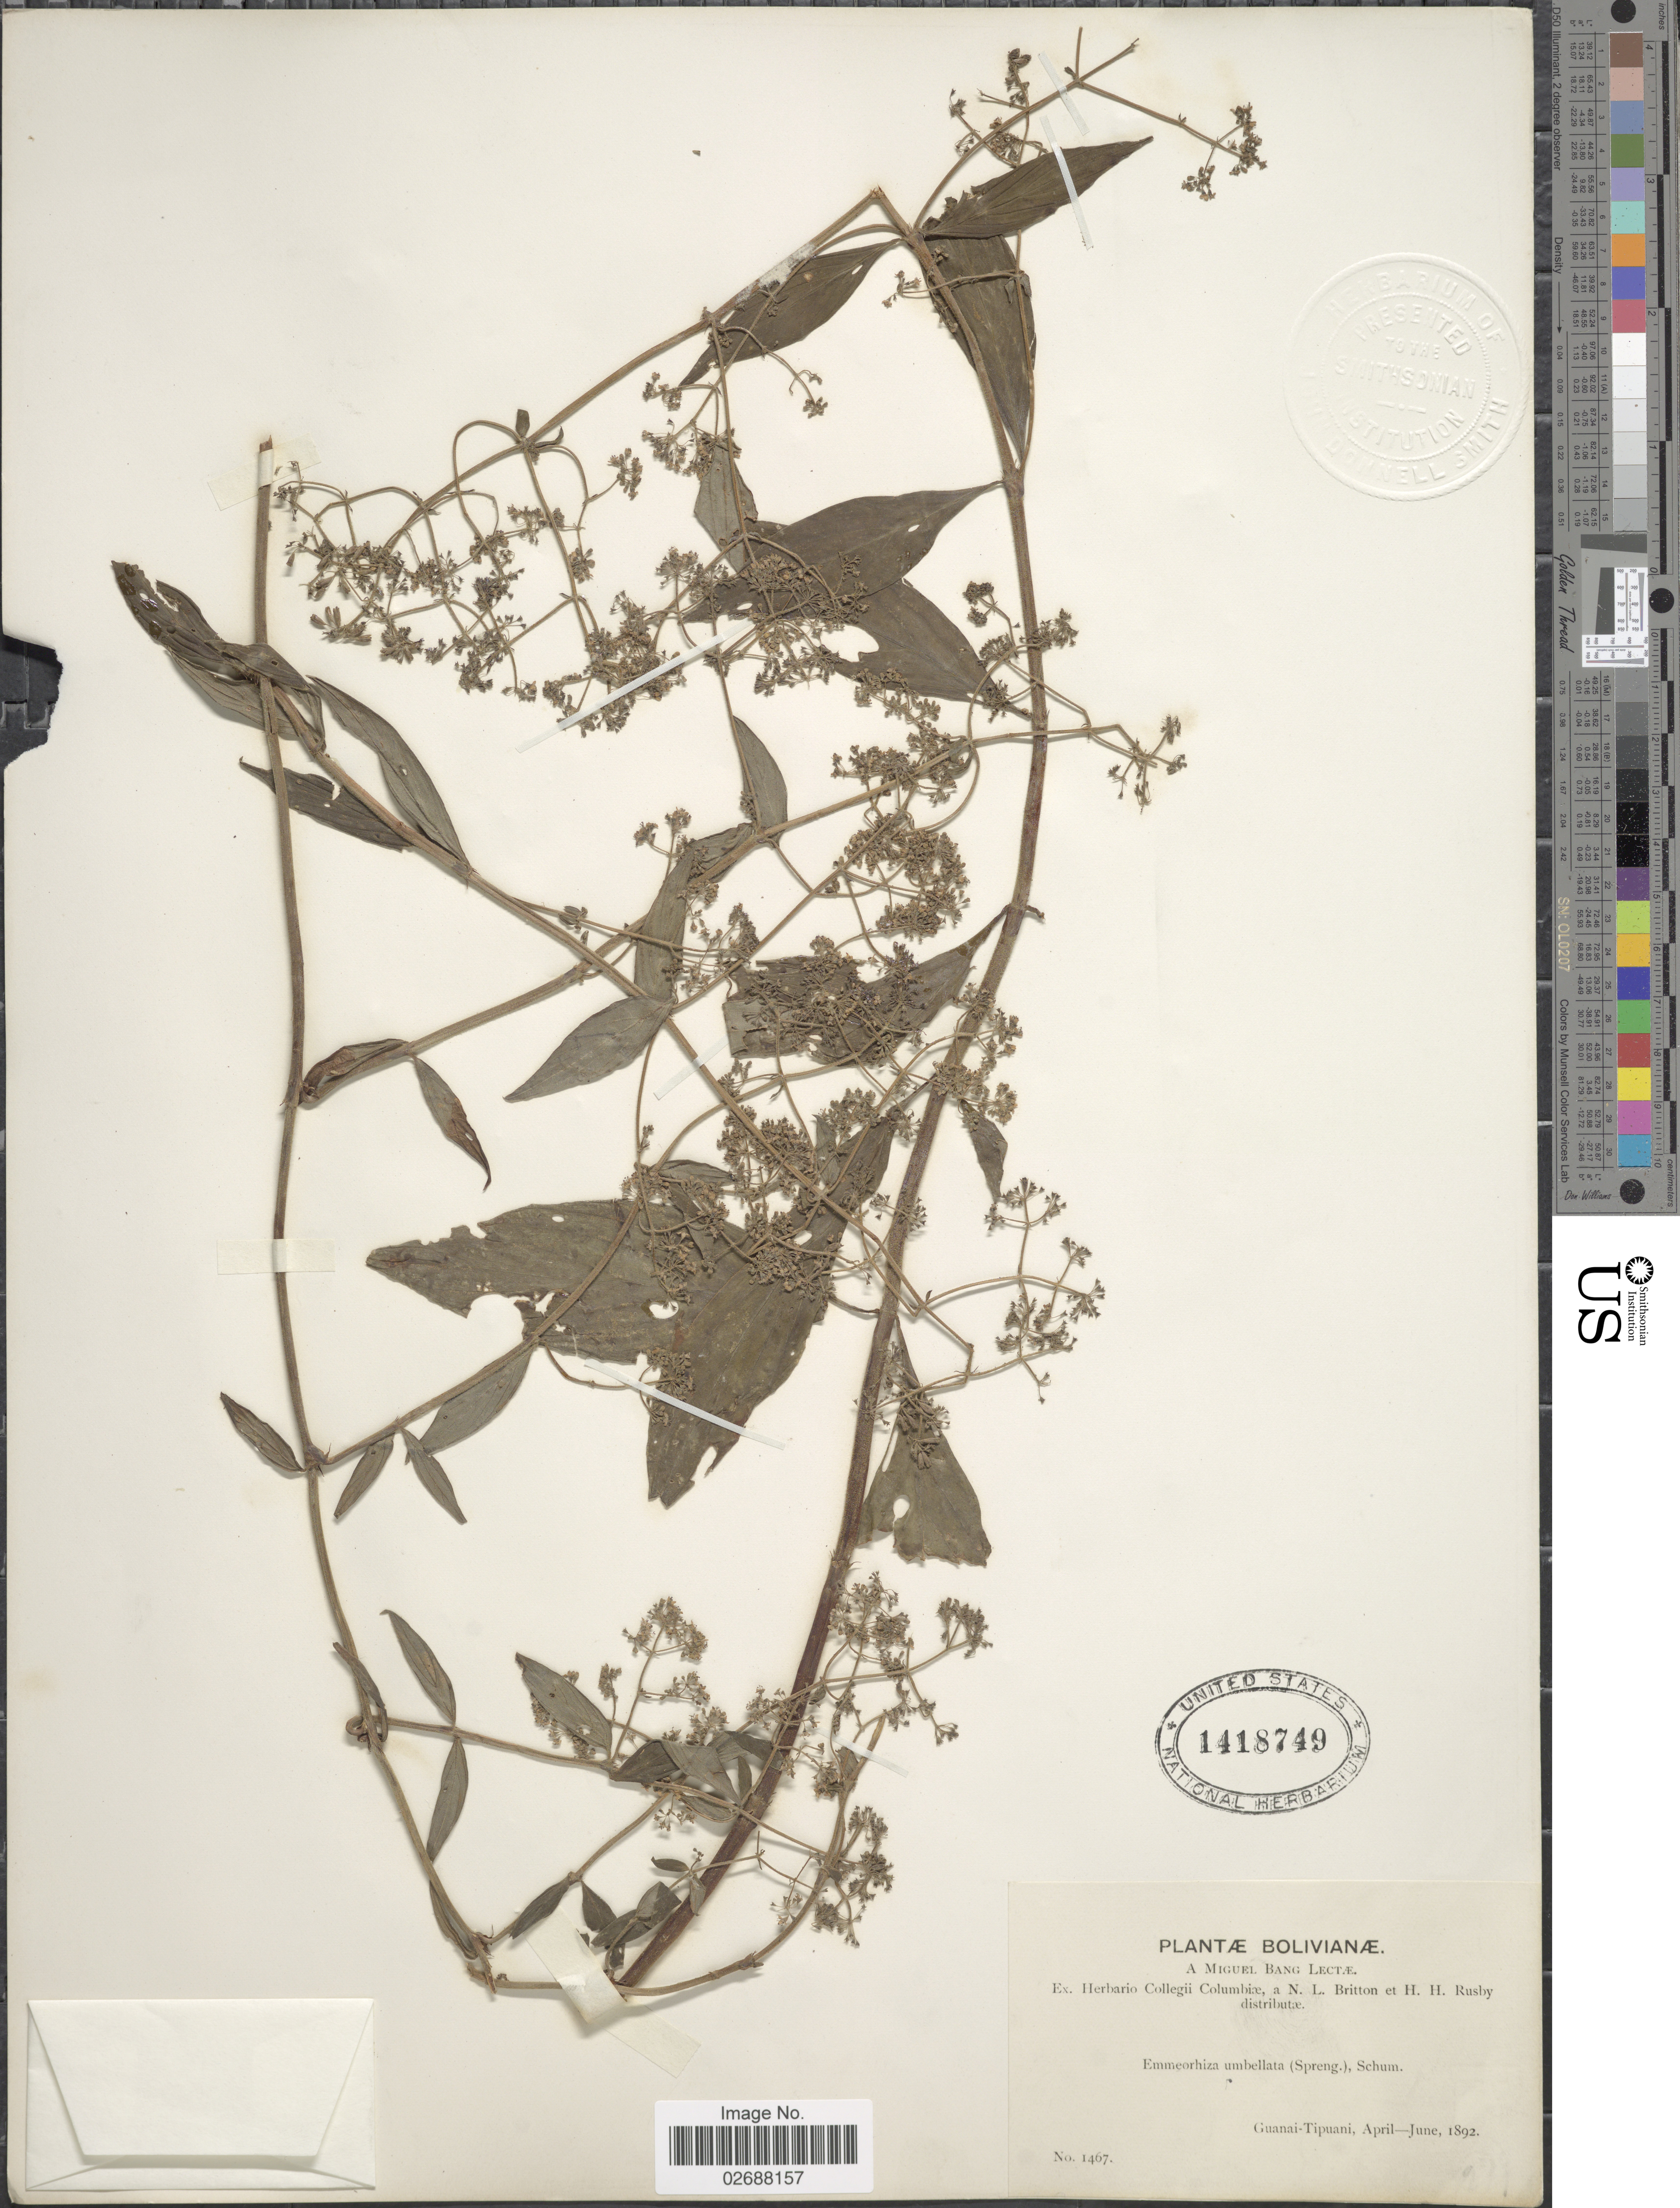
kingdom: Plantae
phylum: Tracheophyta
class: Magnoliopsida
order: Gentianales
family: Rubiaceae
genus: Emmeorhiza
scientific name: Emmeorhiza umbellata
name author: (Spreng.) K. Schum.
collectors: M. Bang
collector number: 1467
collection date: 1892-04/1892-06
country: Bolivia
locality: Guanai-Tipuani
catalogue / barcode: US 1418749